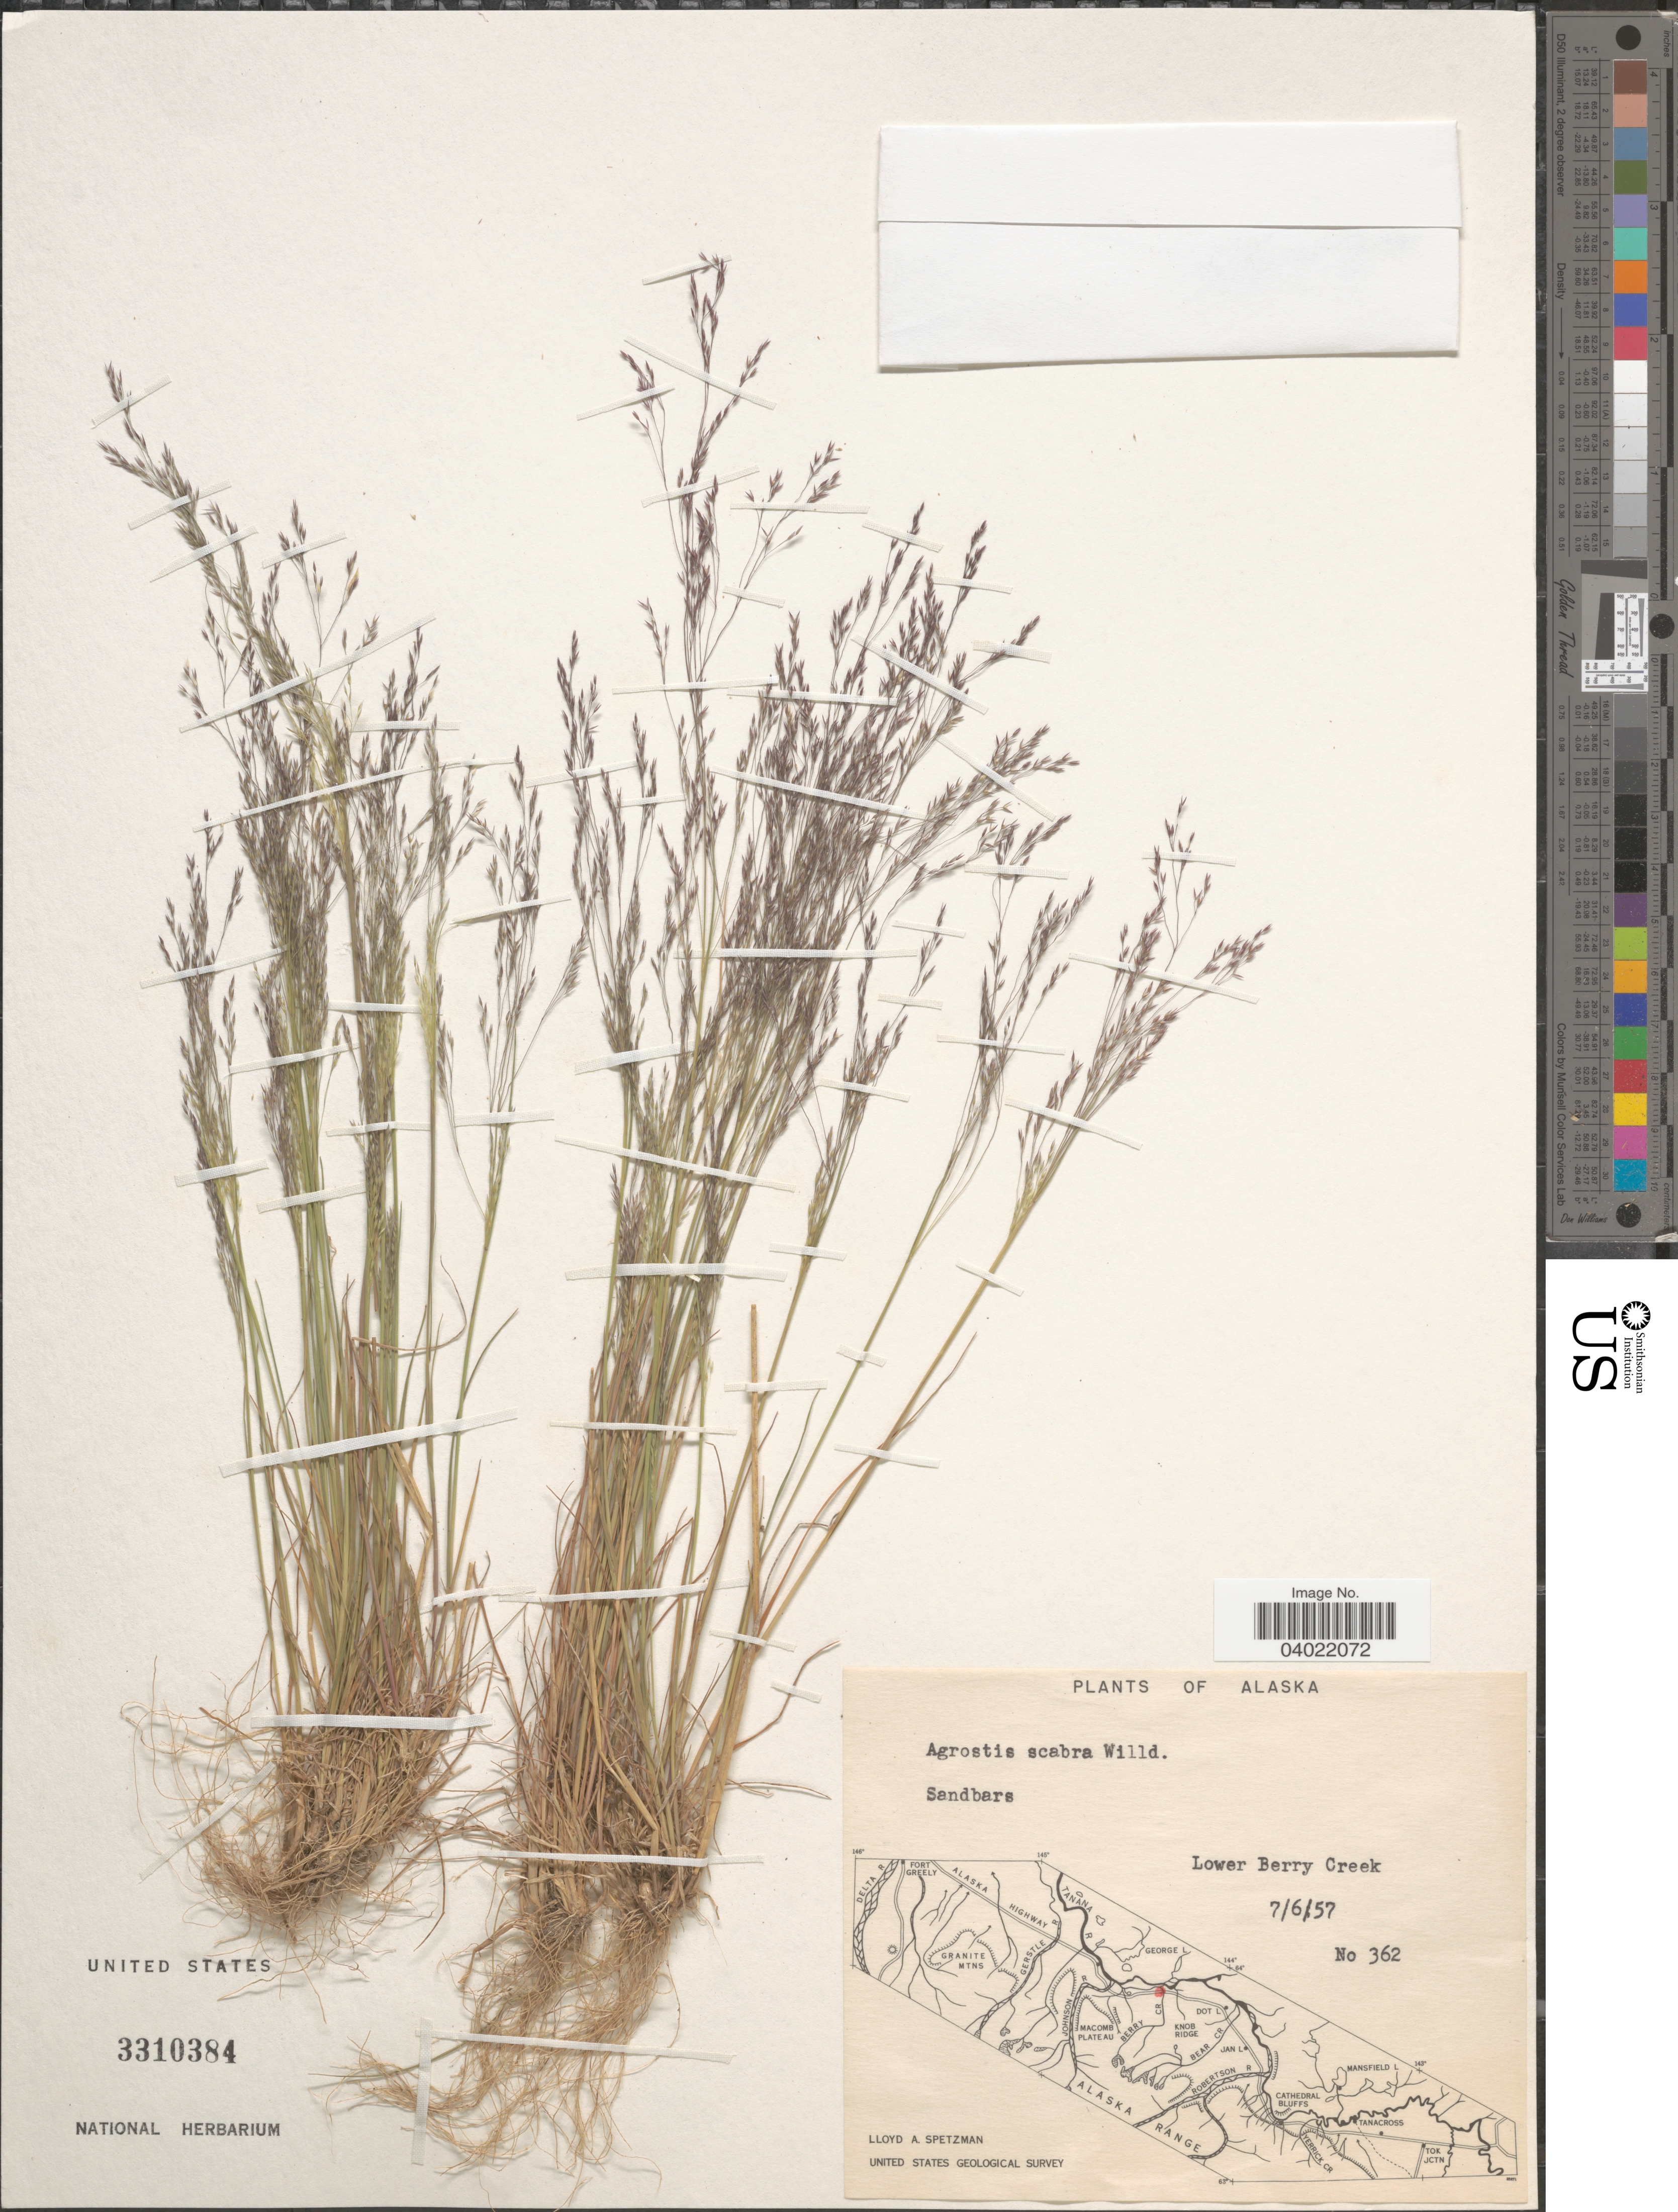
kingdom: Plantae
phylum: Tracheophyta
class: Liliopsida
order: Poales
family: Poaceae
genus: Agrostis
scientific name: Agrostis scabra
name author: Willd.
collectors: L. Spetzman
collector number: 362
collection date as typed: Transcribed d/m/y: 6/7/57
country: United States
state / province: Alaska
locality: Lower Berry Creek.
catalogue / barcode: US 3310384